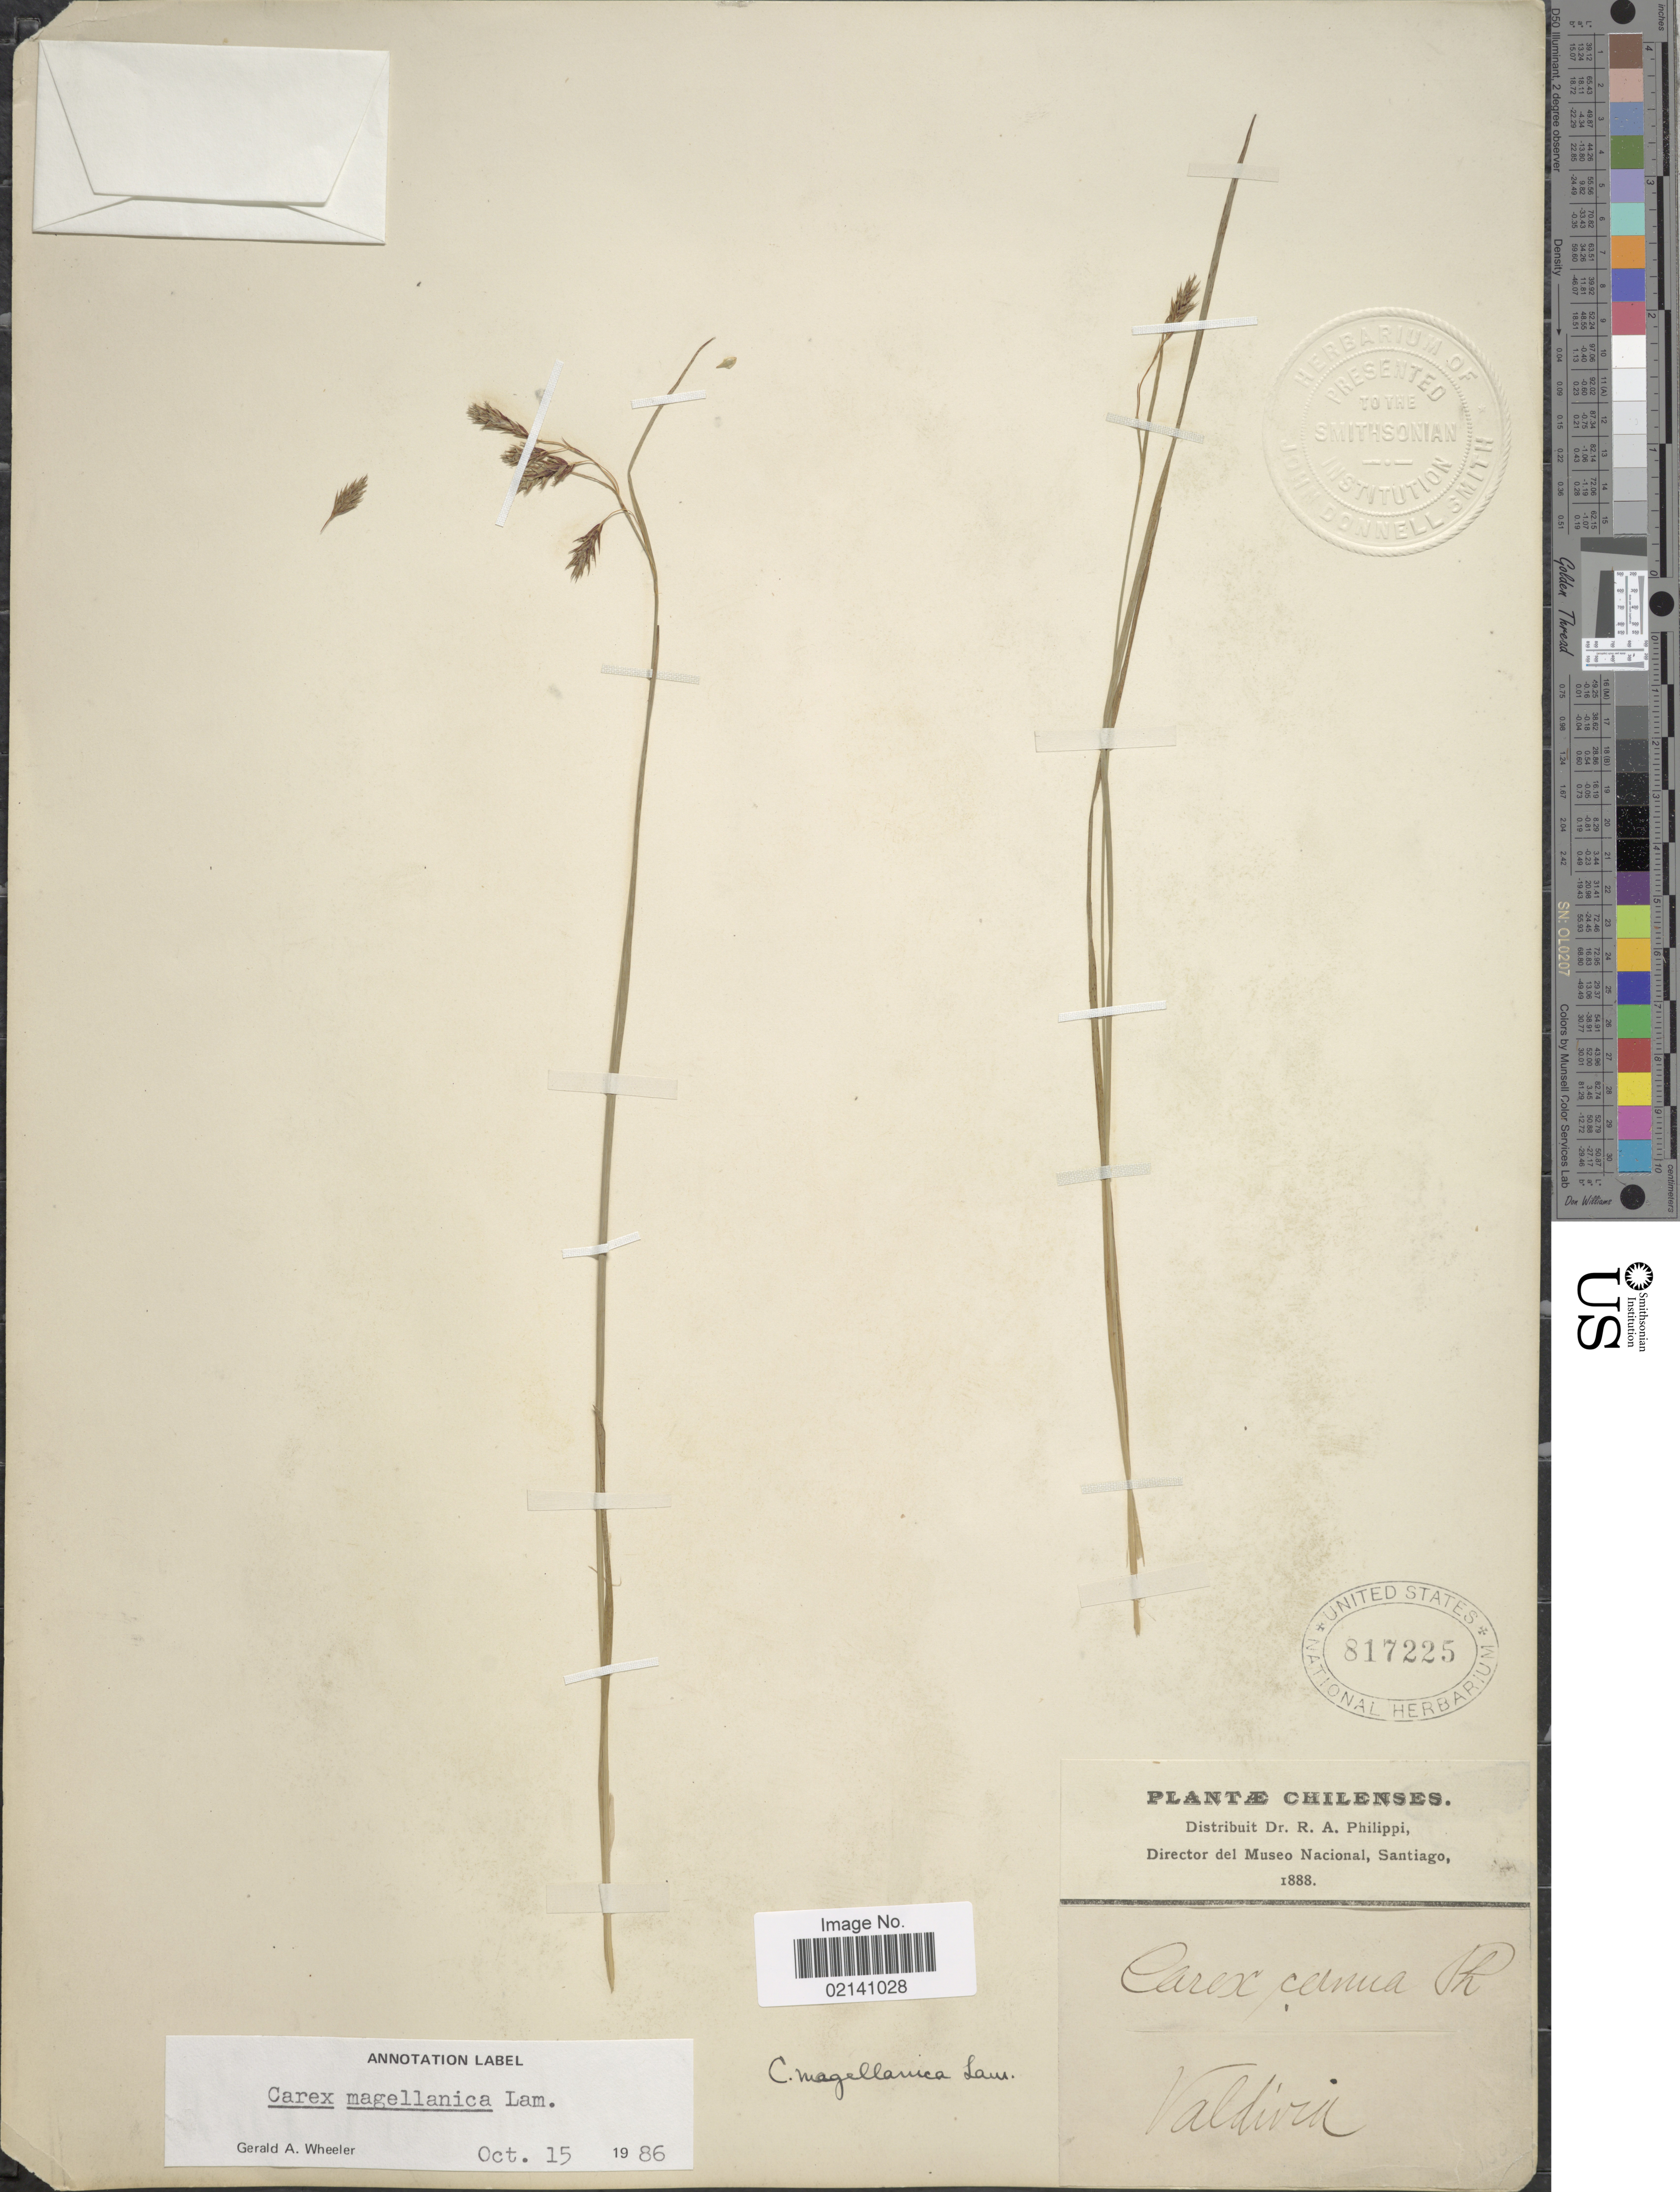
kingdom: Plantae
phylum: Tracheophyta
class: Liliopsida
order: Poales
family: Cyperaceae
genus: Carex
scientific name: Carex magellanica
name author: Lam.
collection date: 1888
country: Chile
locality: Chilenses, Valdivia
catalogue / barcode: US 817225